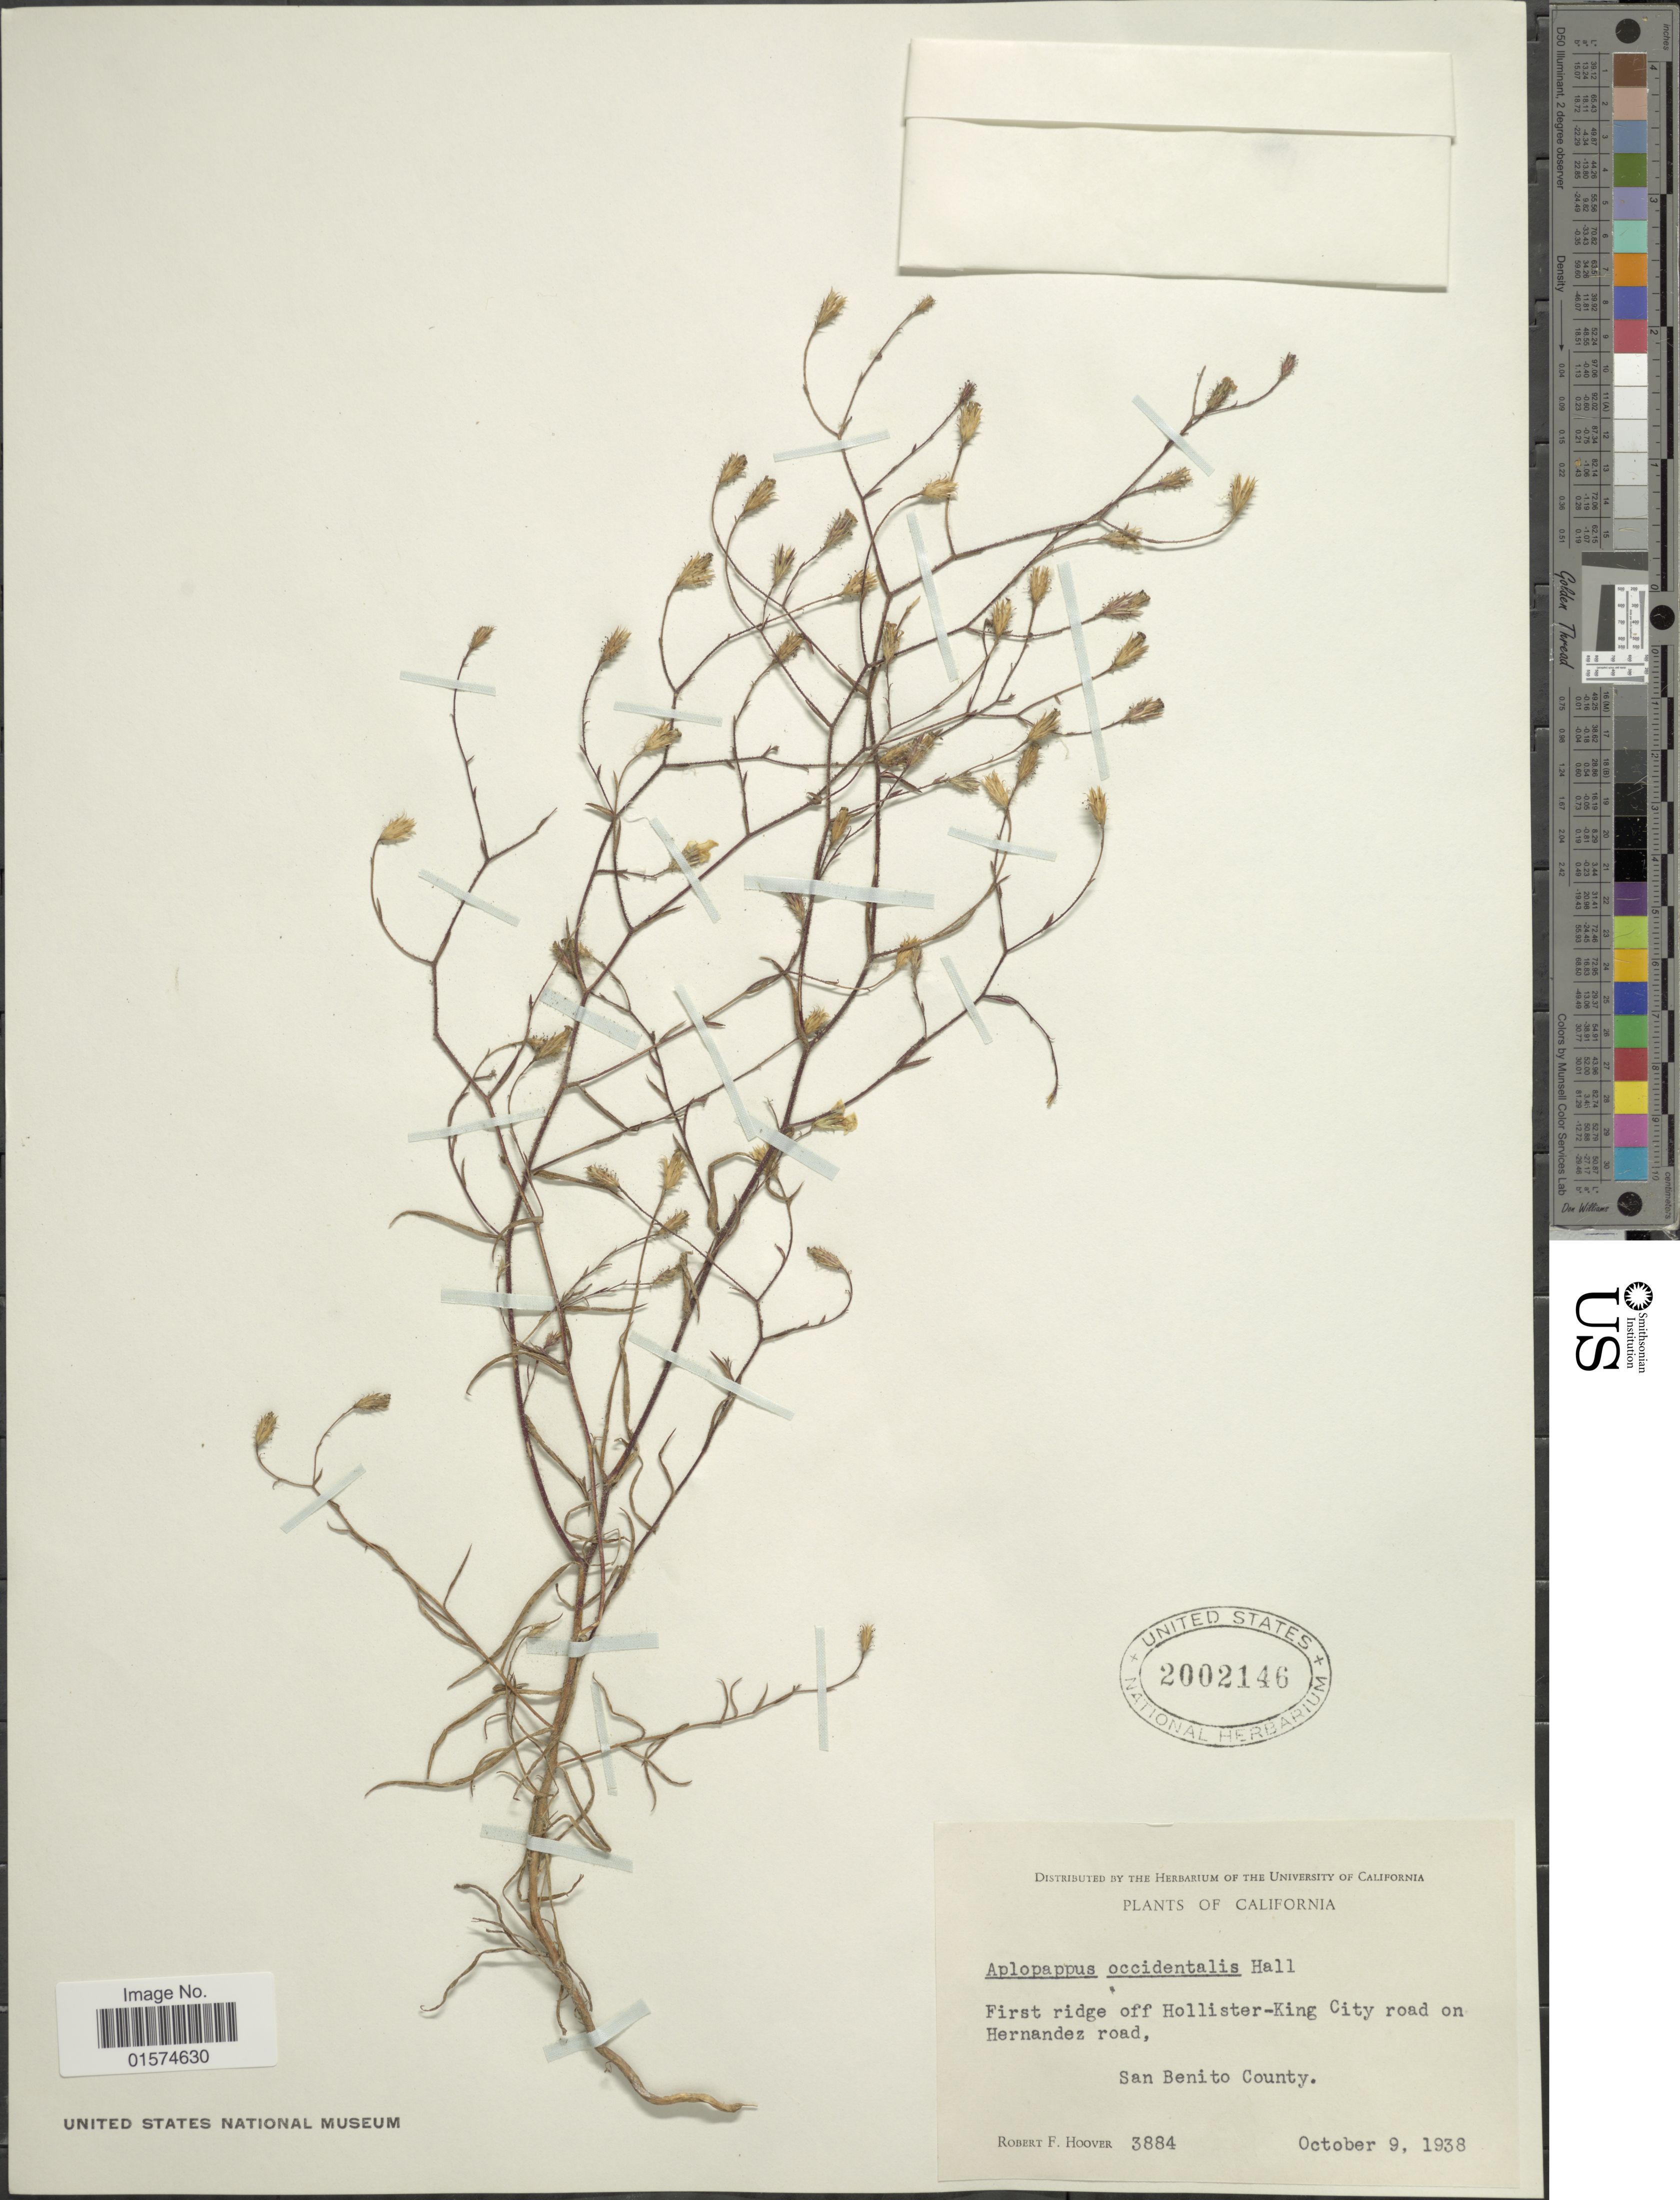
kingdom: Plantae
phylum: Tracheophyta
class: Magnoliopsida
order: Asterales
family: Asteraceae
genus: Benitoa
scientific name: Benitoa occidentalis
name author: (H.M. Hall) D.D. Keck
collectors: R. F. Hoover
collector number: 3884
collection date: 1938-10-09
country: United States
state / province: California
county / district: San Benito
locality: First ridge off Hollister-King City road on Hernandez road, San Benito County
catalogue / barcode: US 2002146